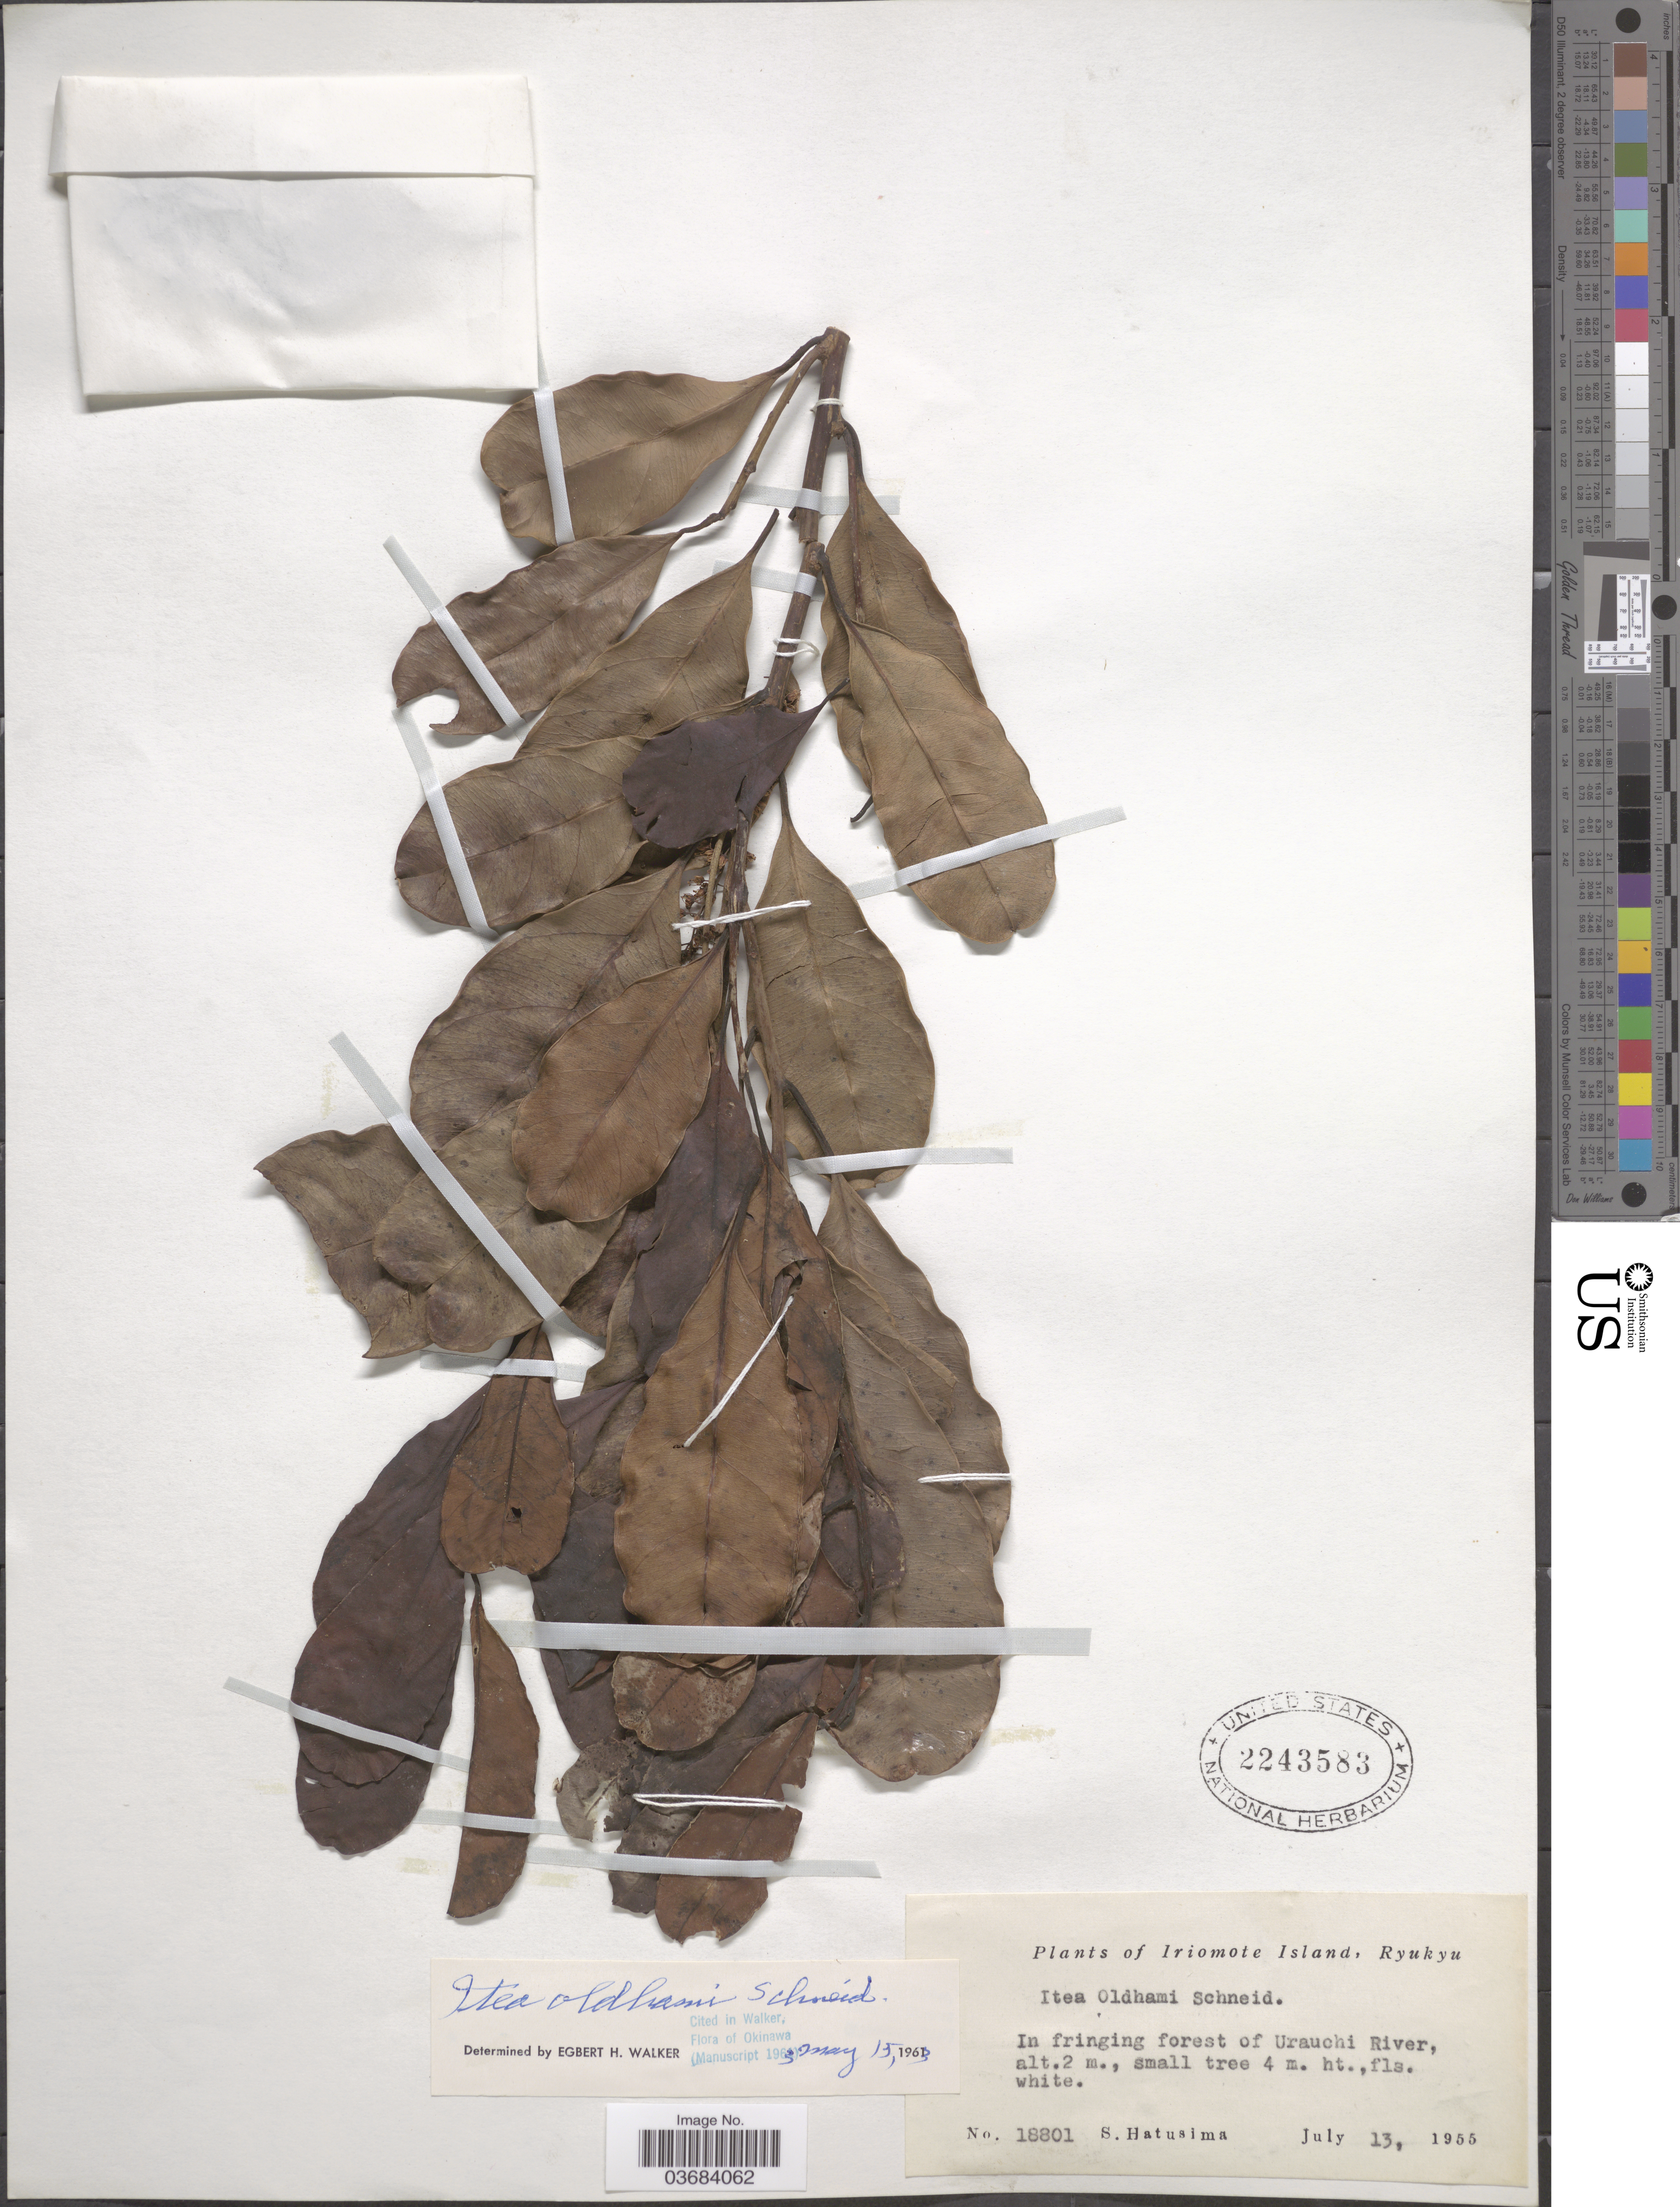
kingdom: Plantae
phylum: Tracheophyta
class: Magnoliopsida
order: Saxifragales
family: Iteaceae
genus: Itea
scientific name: Itea oldhamii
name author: C.K. Schneid.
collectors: S. Hatusima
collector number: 18801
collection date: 1955-07-13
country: Japan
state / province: Okinawa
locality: Iriomote Island, Ryukyu. In fringing forest of Urauchi River.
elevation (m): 2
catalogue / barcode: US 2243583